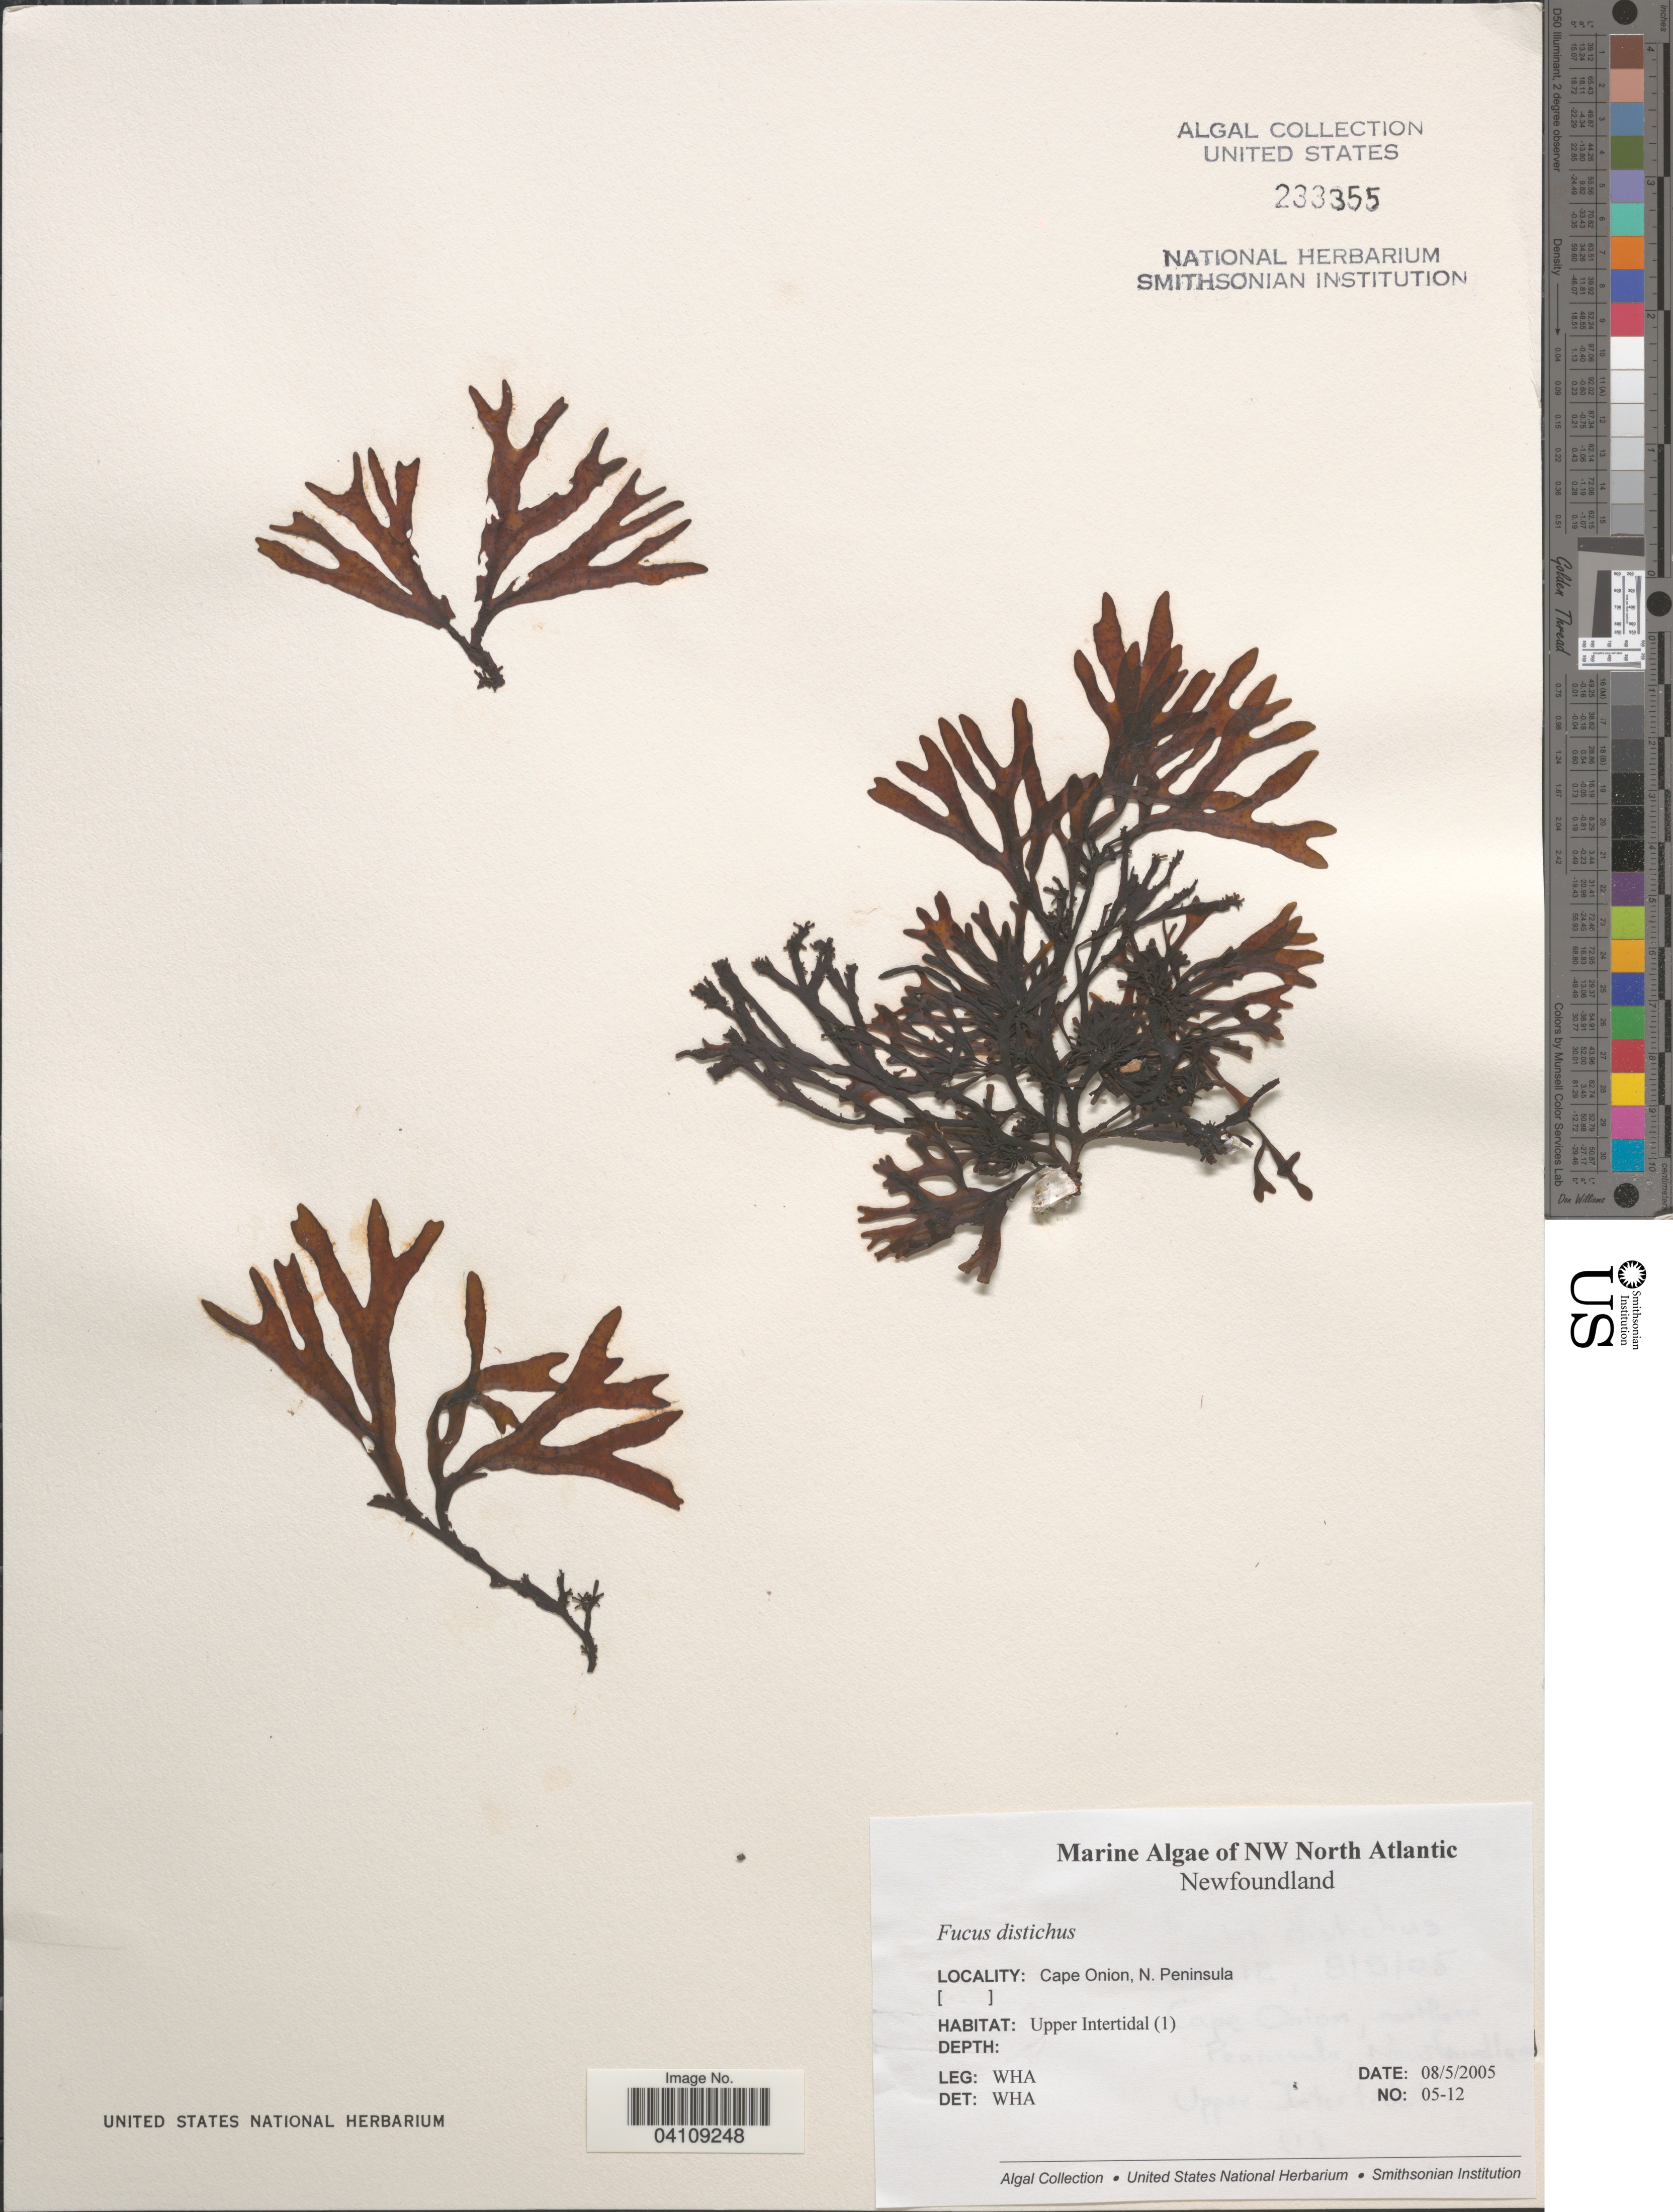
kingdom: Chromista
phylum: Ochrophyta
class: Phaeophyceae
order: Fucales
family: Fucaceae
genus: Fucus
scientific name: Fucus distichus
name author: L.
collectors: W. H. Adey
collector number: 05-12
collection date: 2005-08-05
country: Canada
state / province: Newfoundland and Labrador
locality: NW North Atlantic. Cape Onion, N. Peninsula. Upper Intertidal (1).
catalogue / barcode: US 233955